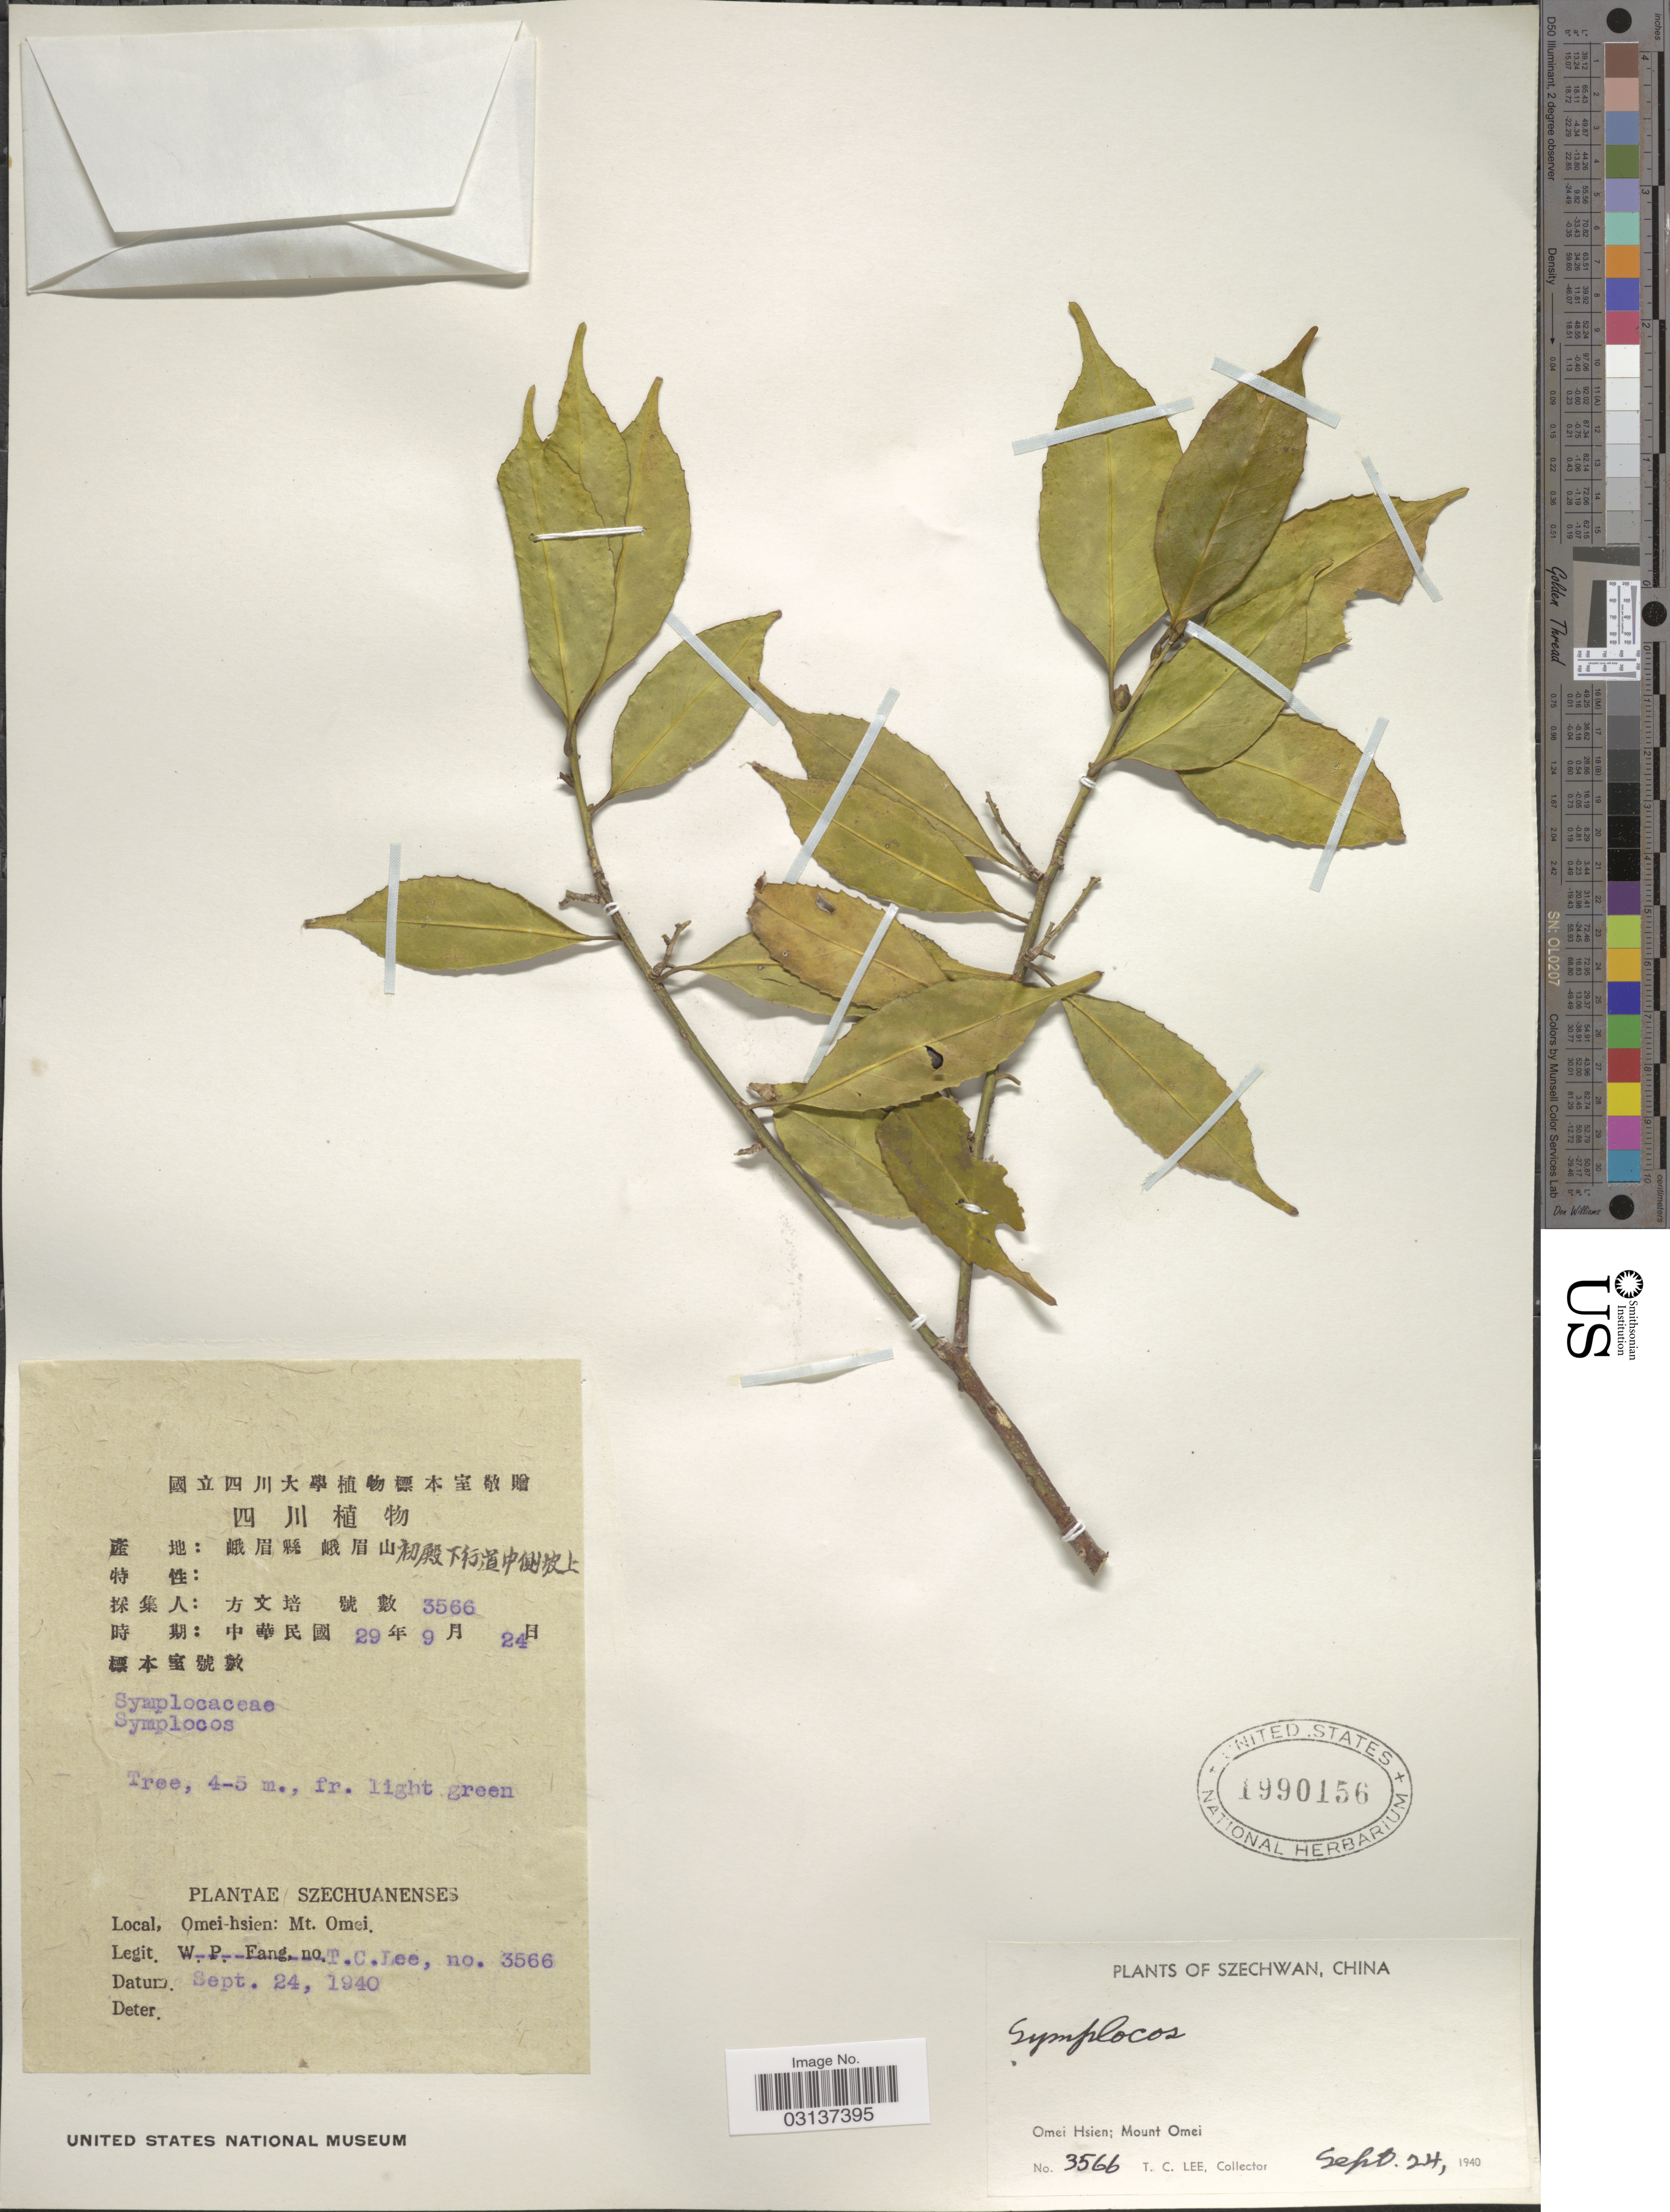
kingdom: Plantae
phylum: Tracheophyta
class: Magnoliopsida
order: Ericales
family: Symplocaceae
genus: Symplocos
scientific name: Symplocos sp.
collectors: T. Lee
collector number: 3566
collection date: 1940-09-24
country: China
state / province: Sichuan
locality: Szechwan, Omei Hsien; Mount Omei.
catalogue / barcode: US 1990156